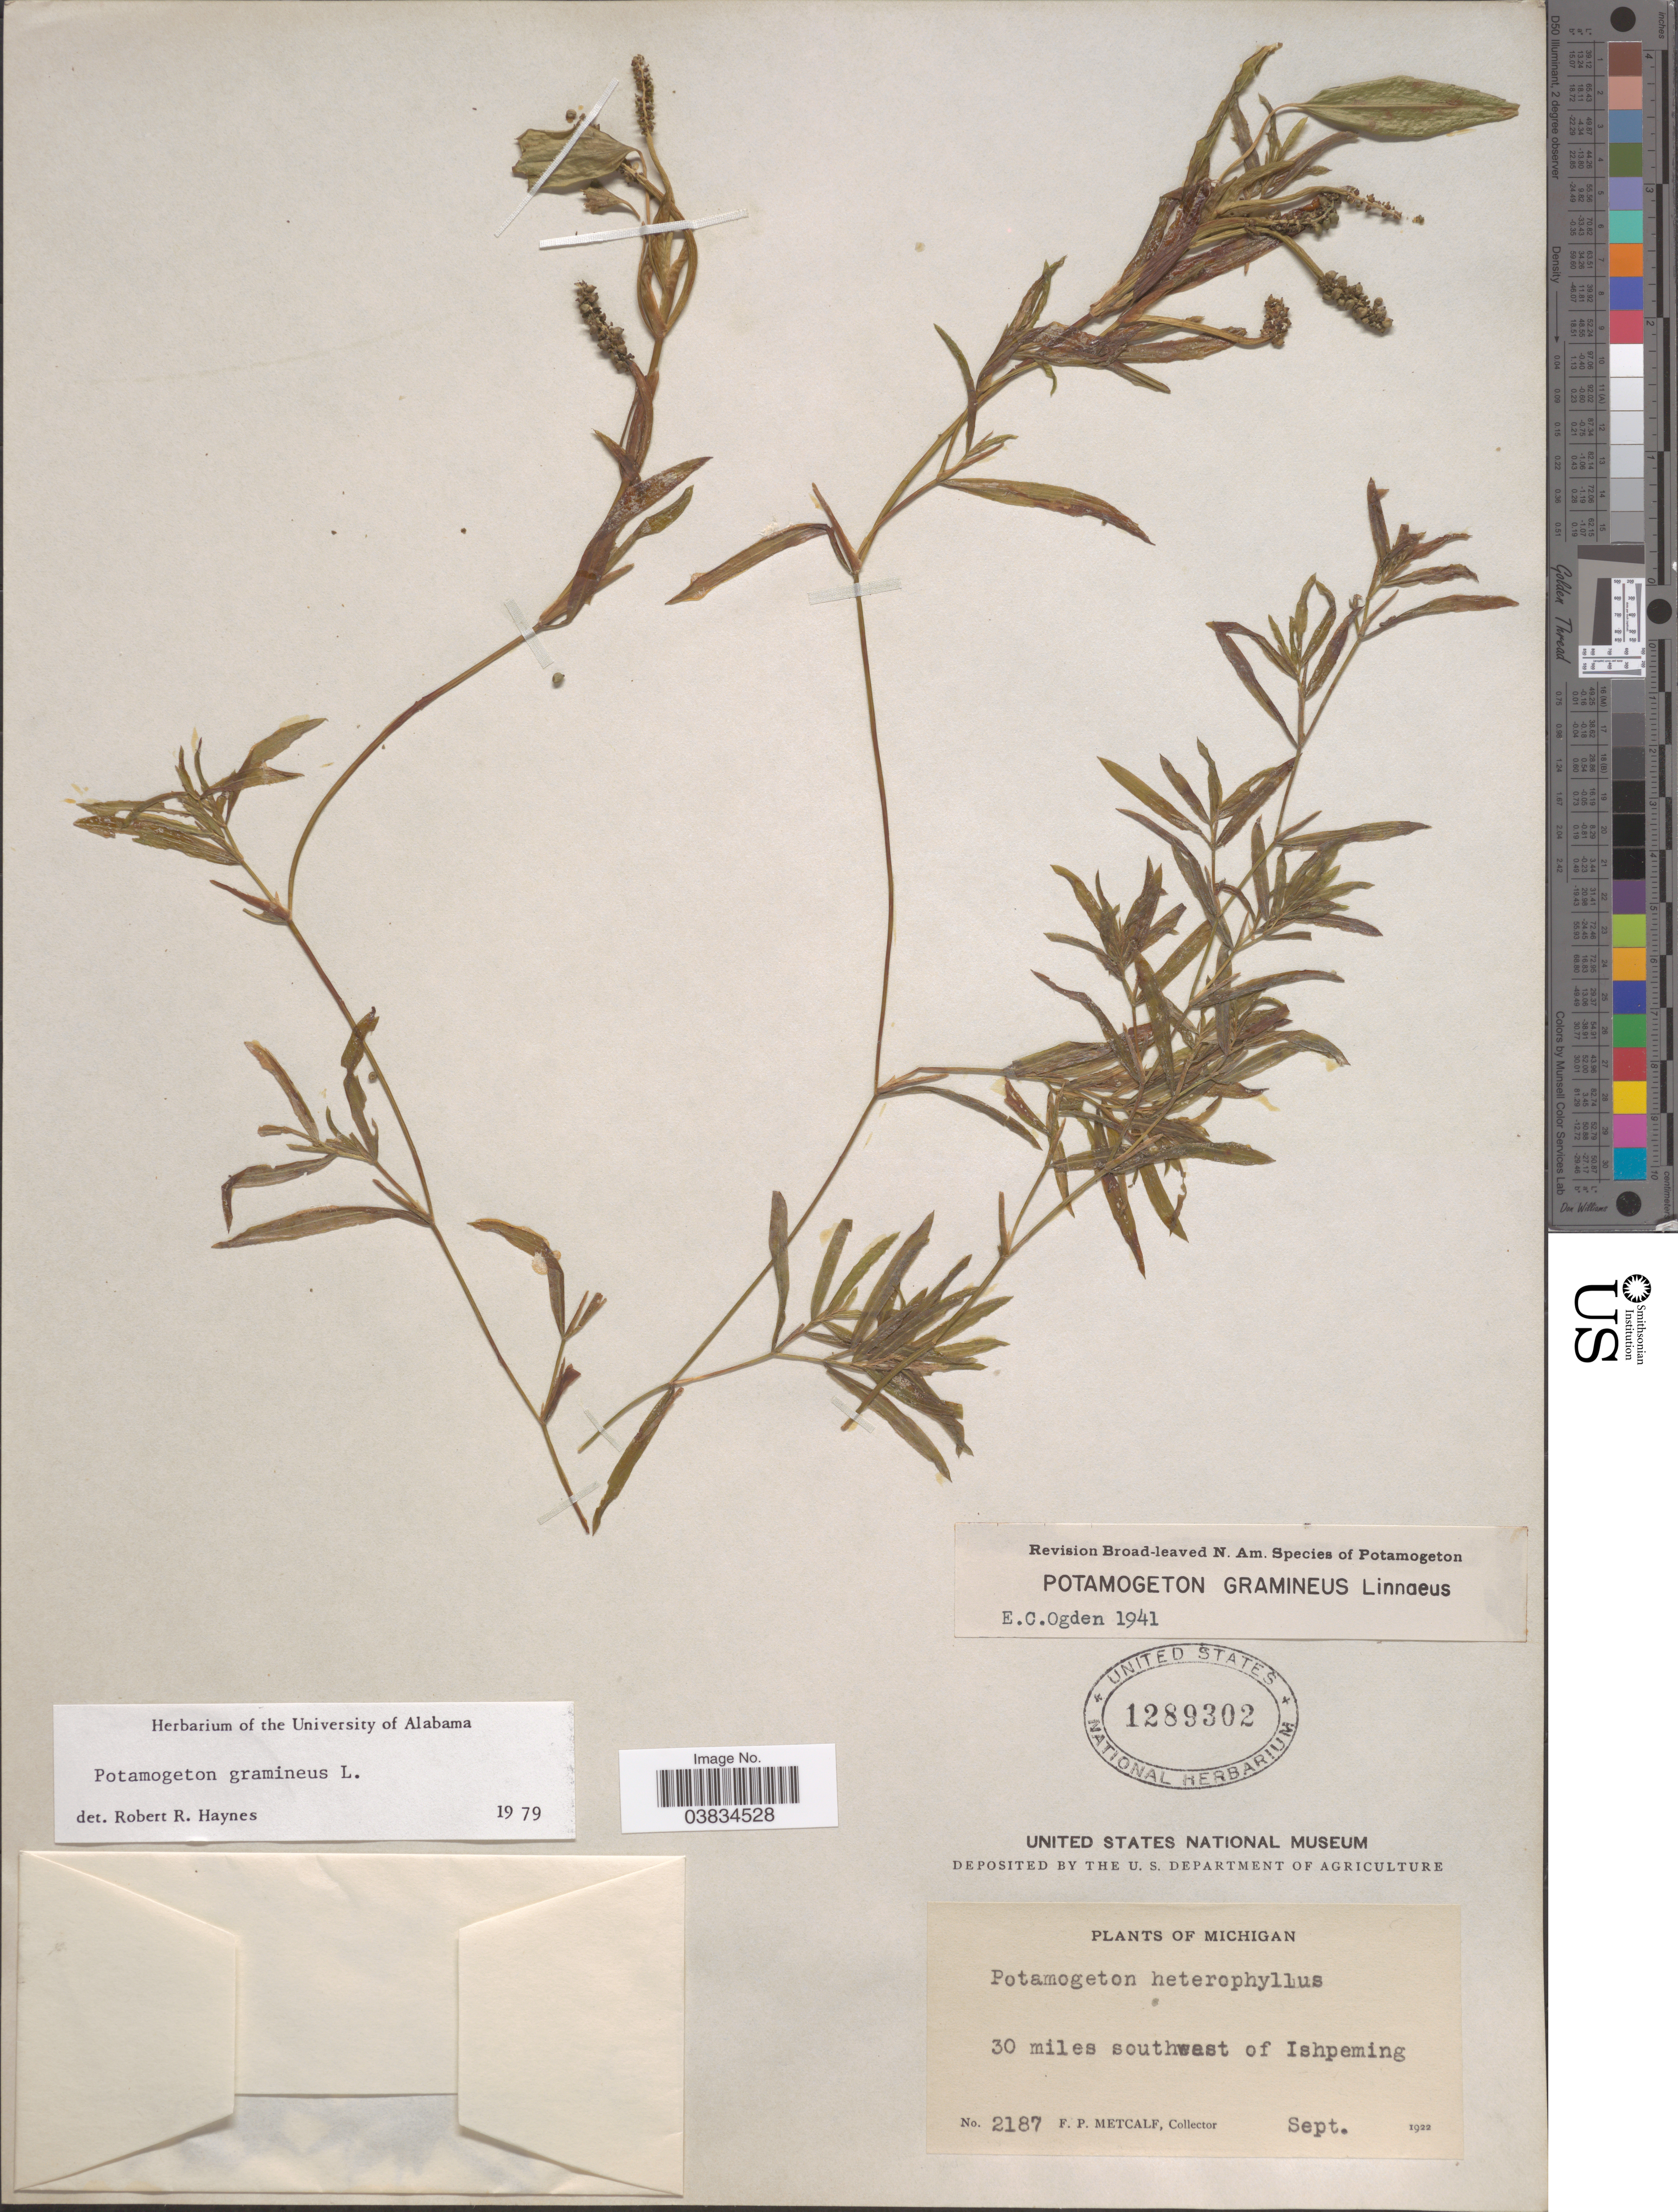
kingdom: Plantae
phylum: Tracheophyta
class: Liliopsida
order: Alismatales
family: Potamogetonaceae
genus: Potamogeton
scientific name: Potamogeton gramineus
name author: L.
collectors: F. Metcalf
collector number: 2187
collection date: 1922-09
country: United States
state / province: Michigan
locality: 30 miles southwest of Ishpeming.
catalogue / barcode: US 1289302